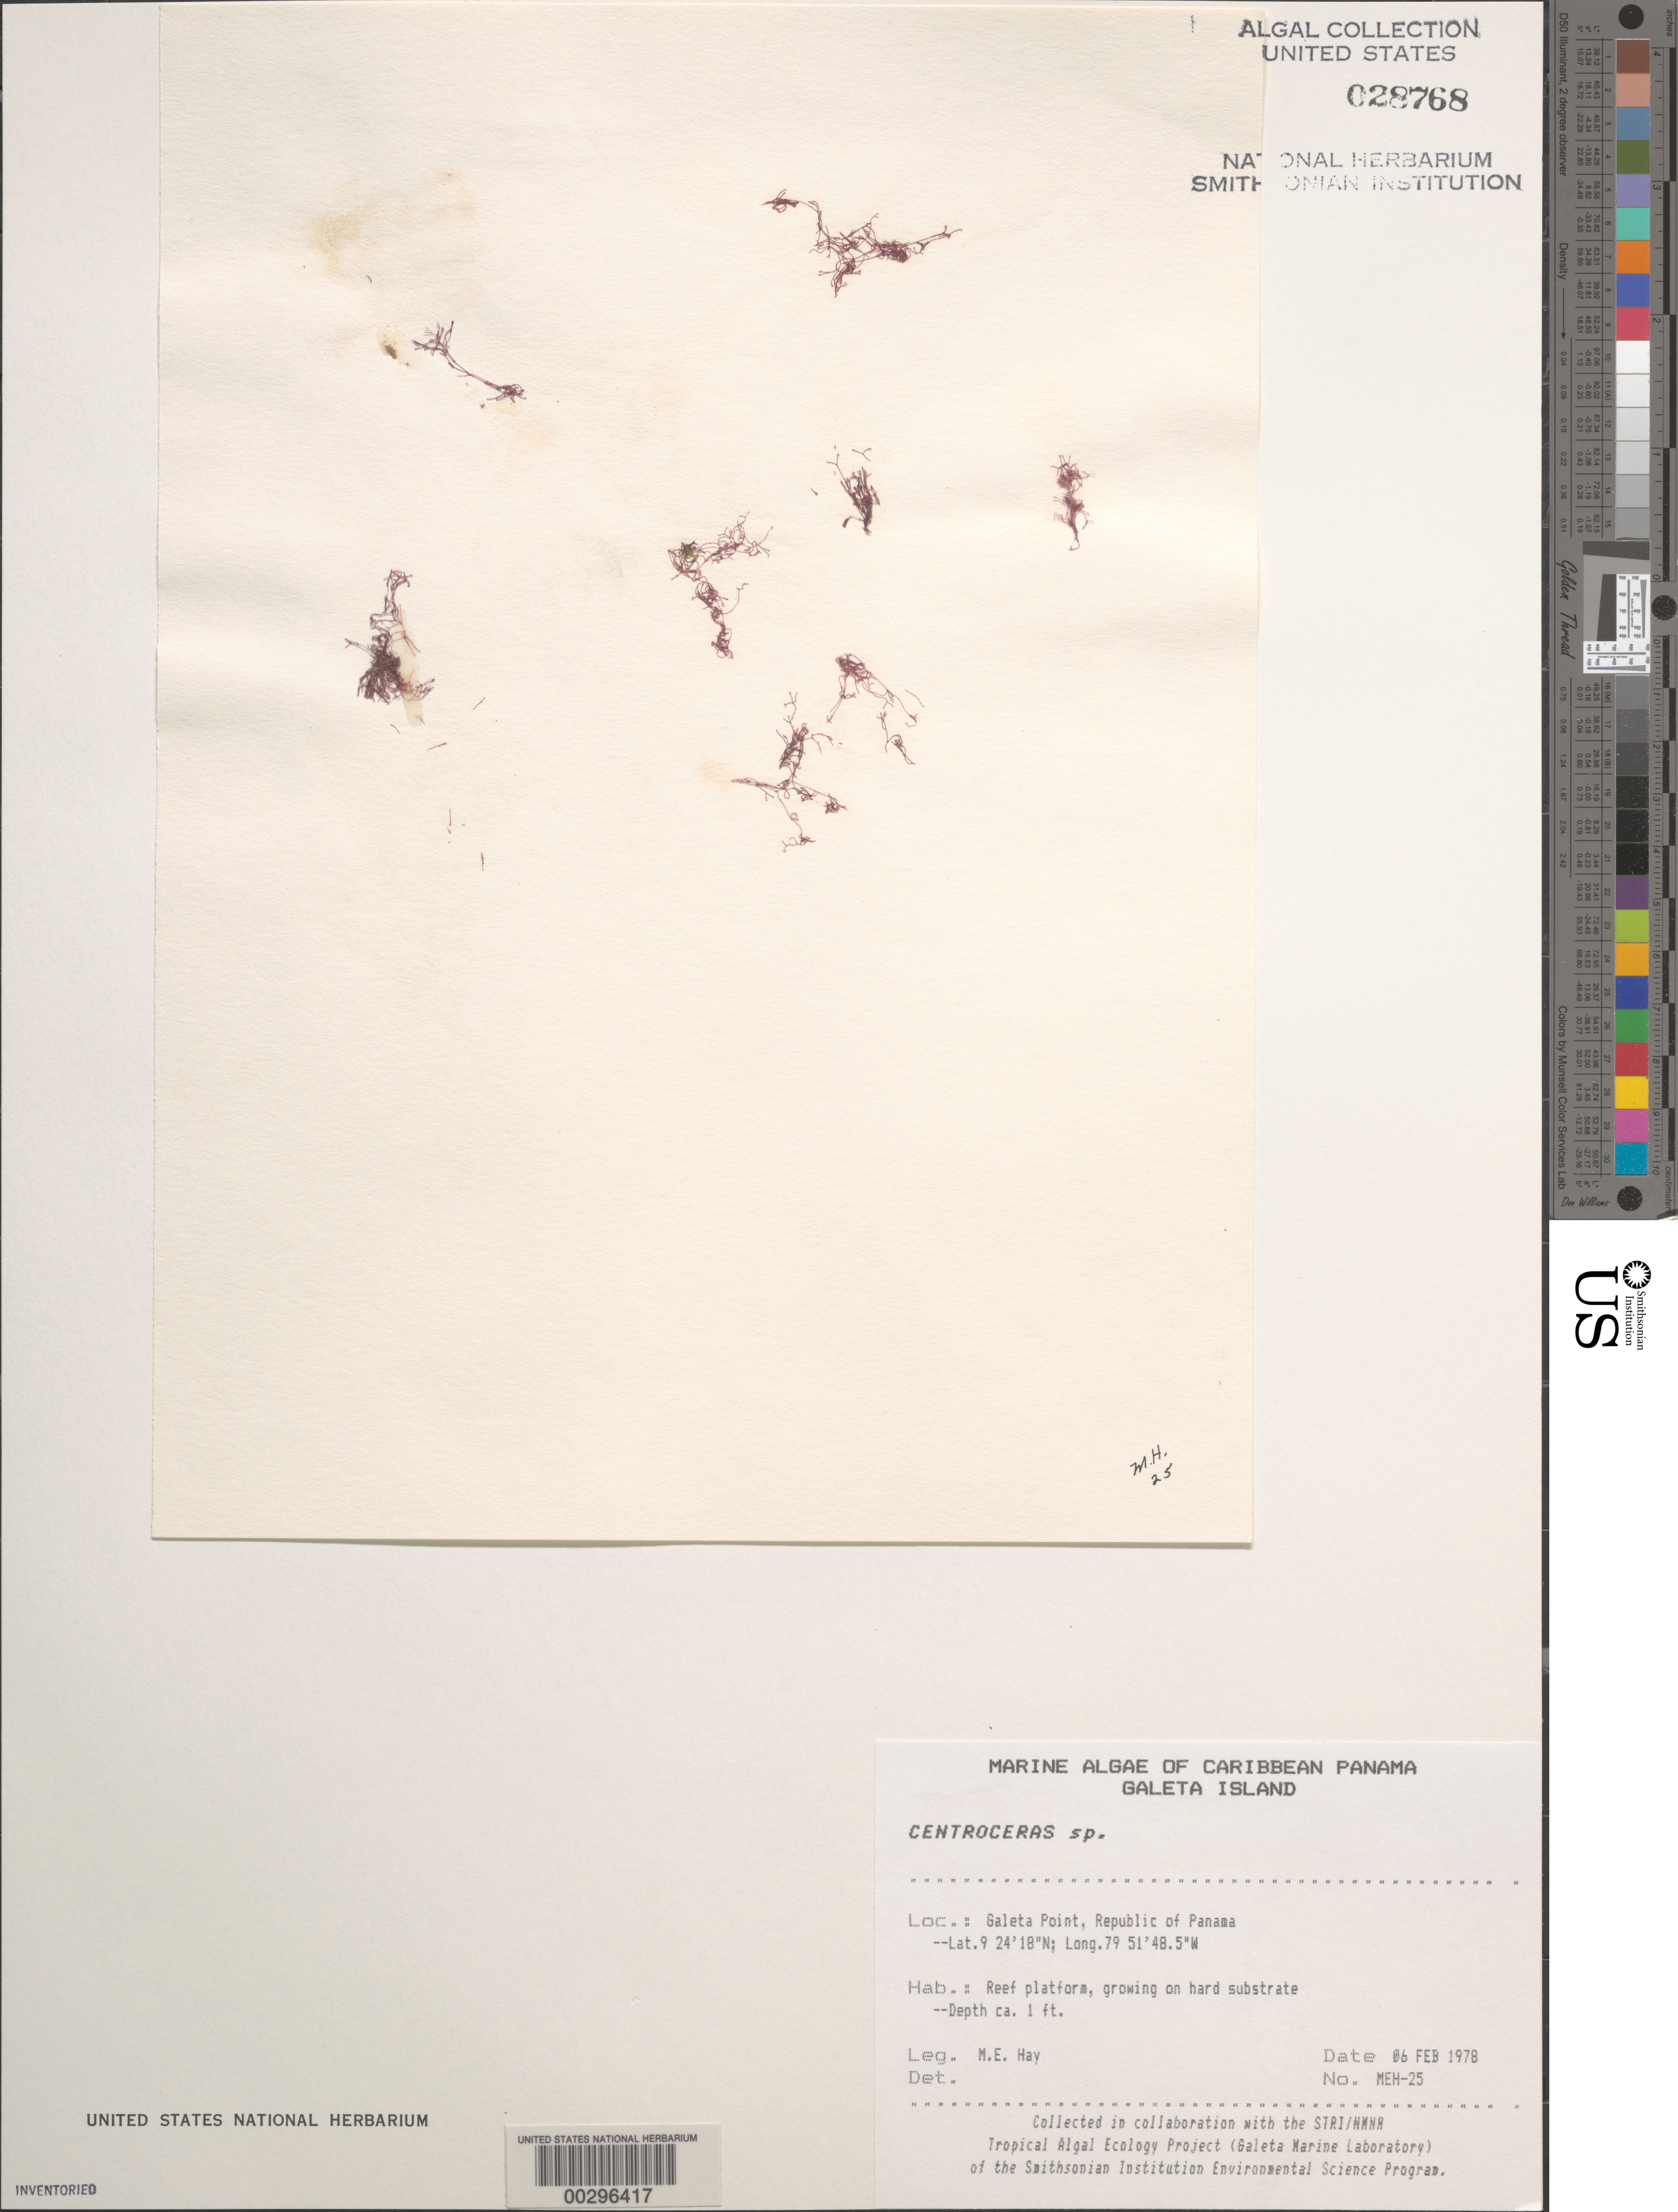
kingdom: Plantae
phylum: Rhodophyta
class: Florideophyceae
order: Ceramiales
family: Ceramiaceae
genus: Centroceras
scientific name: Centroceras sp.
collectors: M. E. Hay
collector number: MEH-25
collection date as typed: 06 Feb 1978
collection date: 1978-02-06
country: Panama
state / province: Colón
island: Galeta Island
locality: Galeta Point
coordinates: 9 24'18"N, 79 51'48.5"W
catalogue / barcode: US 28768